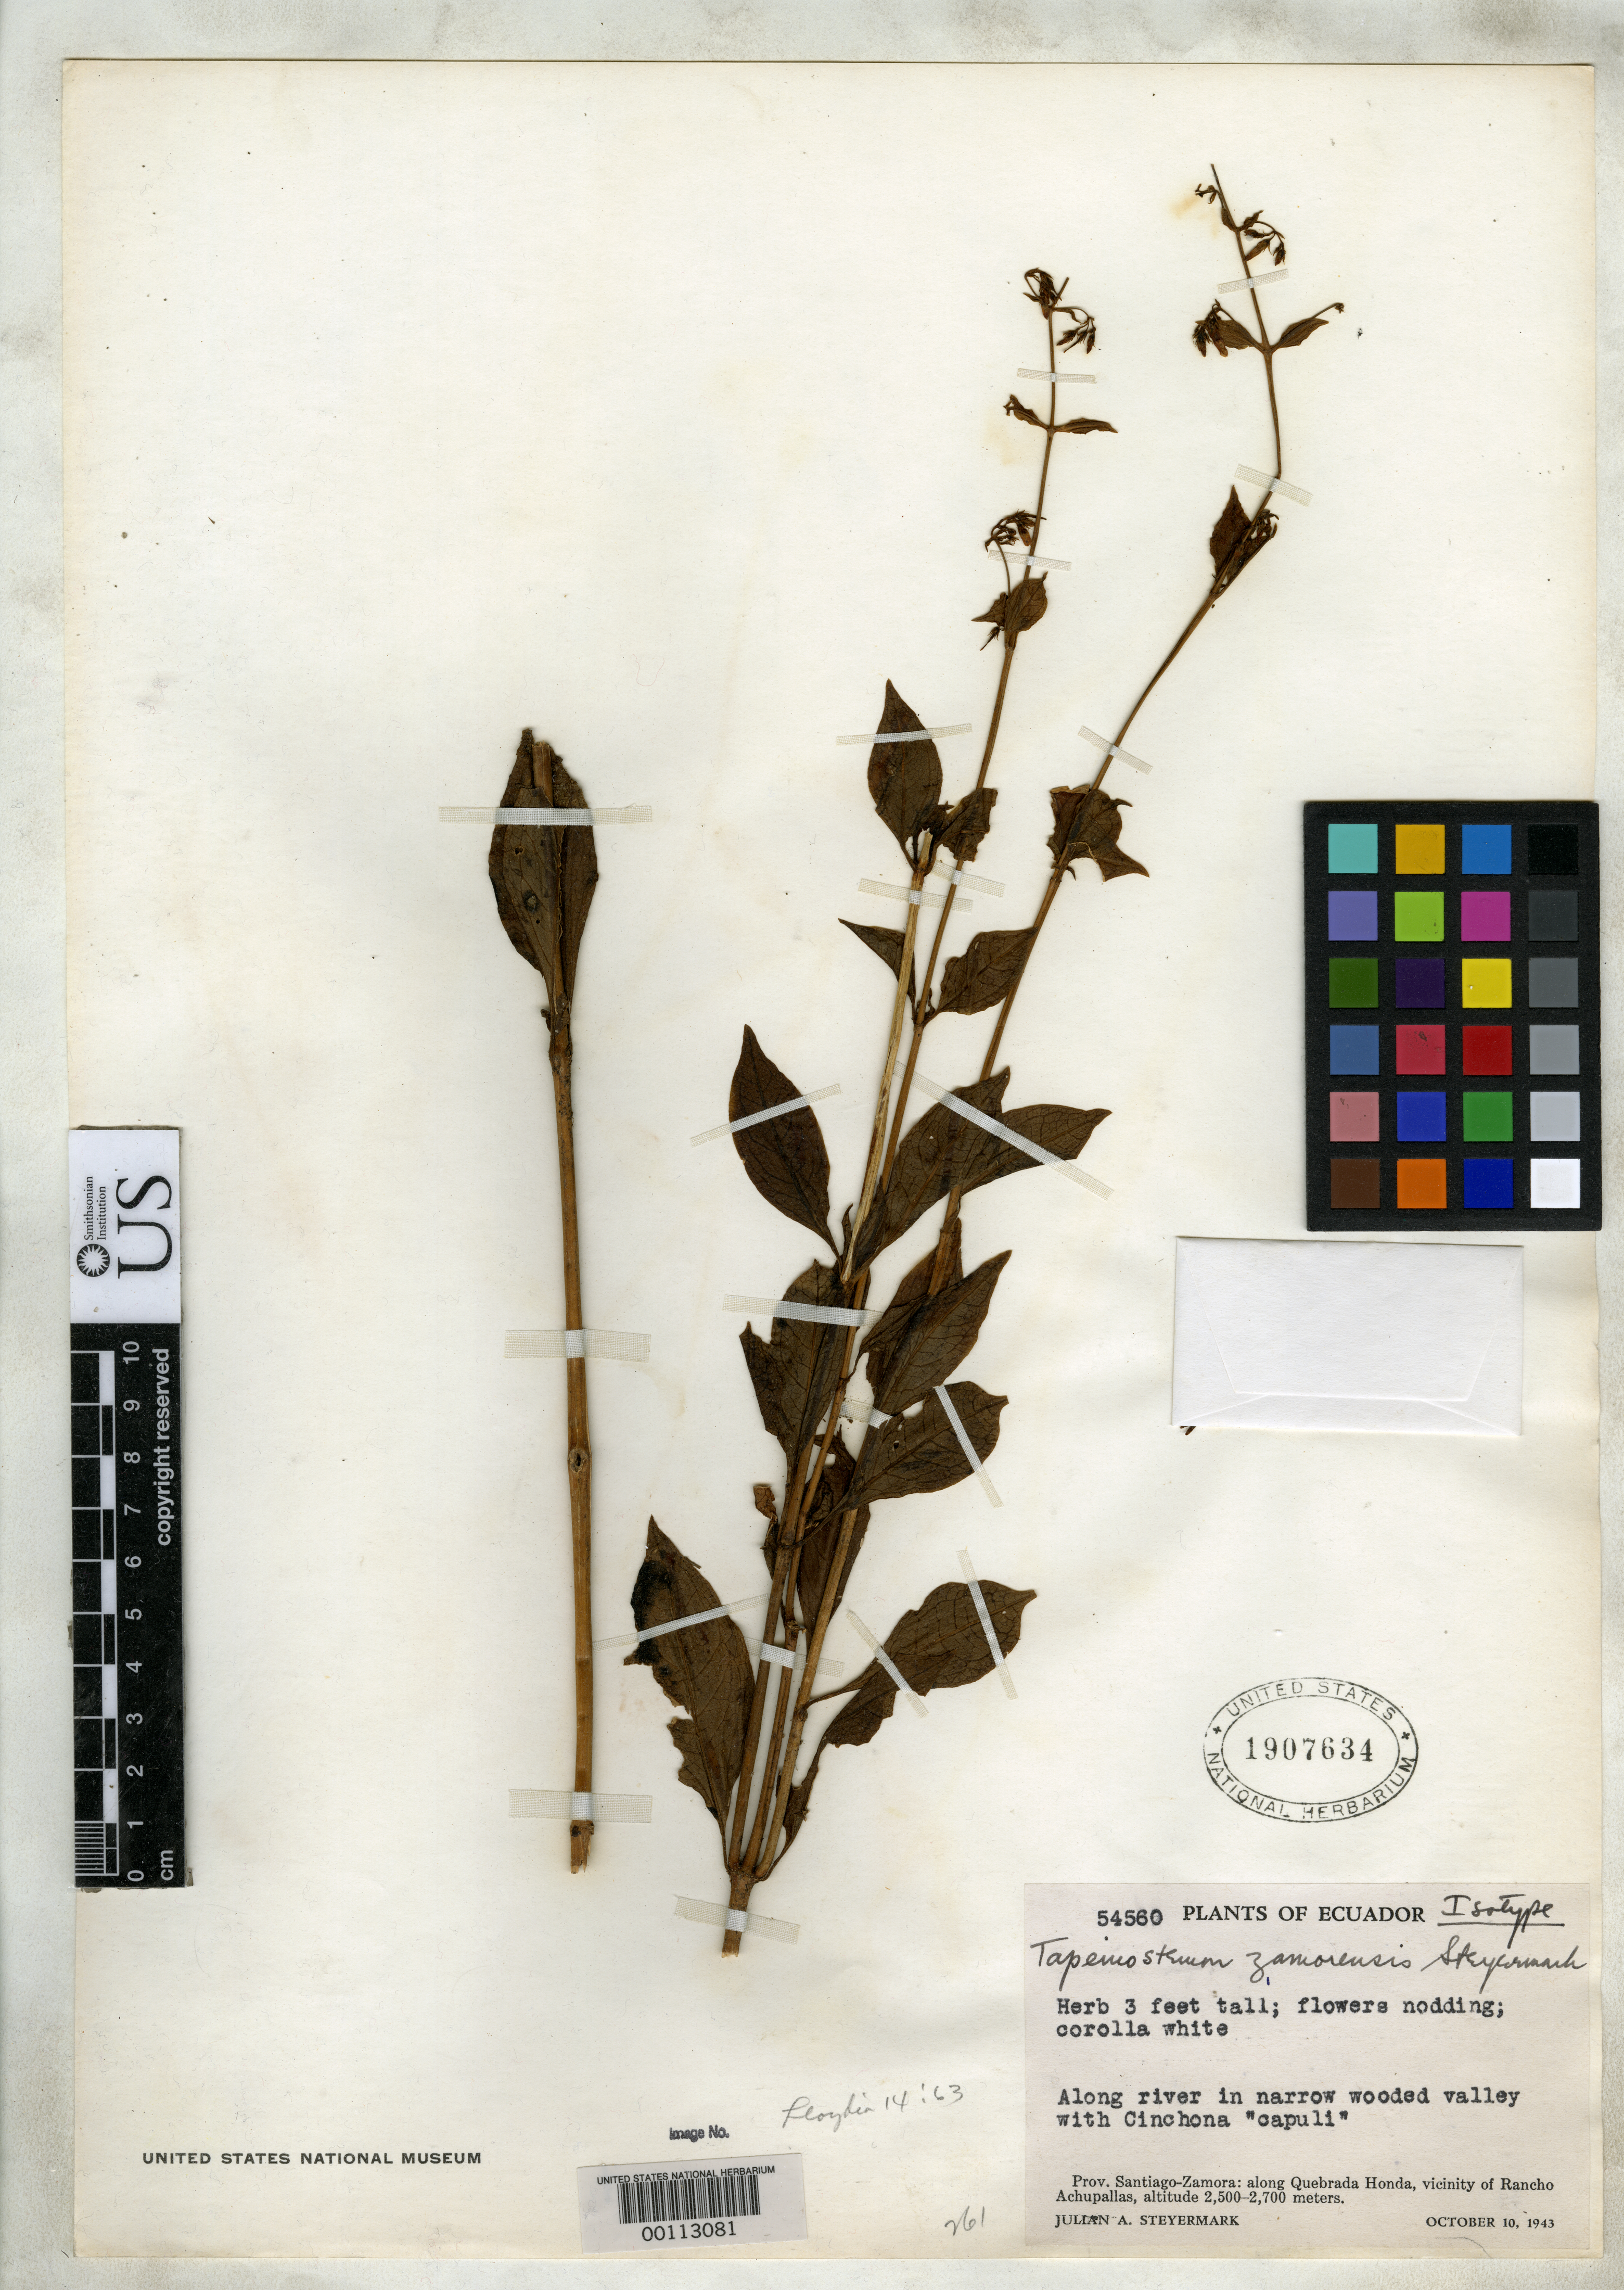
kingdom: Plantae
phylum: Tracheophyta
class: Magnoliopsida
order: Gentianales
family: Gentianaceae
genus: Tapeinostemon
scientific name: Tapeinostemon zamoranum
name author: Steyerm.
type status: Isotype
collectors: J. Steyermark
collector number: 54560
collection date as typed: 10 Oct 1943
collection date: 1943-10-10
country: Ecuador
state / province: Morona-Santiago / Zamora-Chinchipe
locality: Along QuebradaHonda near Rancho Achupallas.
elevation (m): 2500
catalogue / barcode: US 1907634